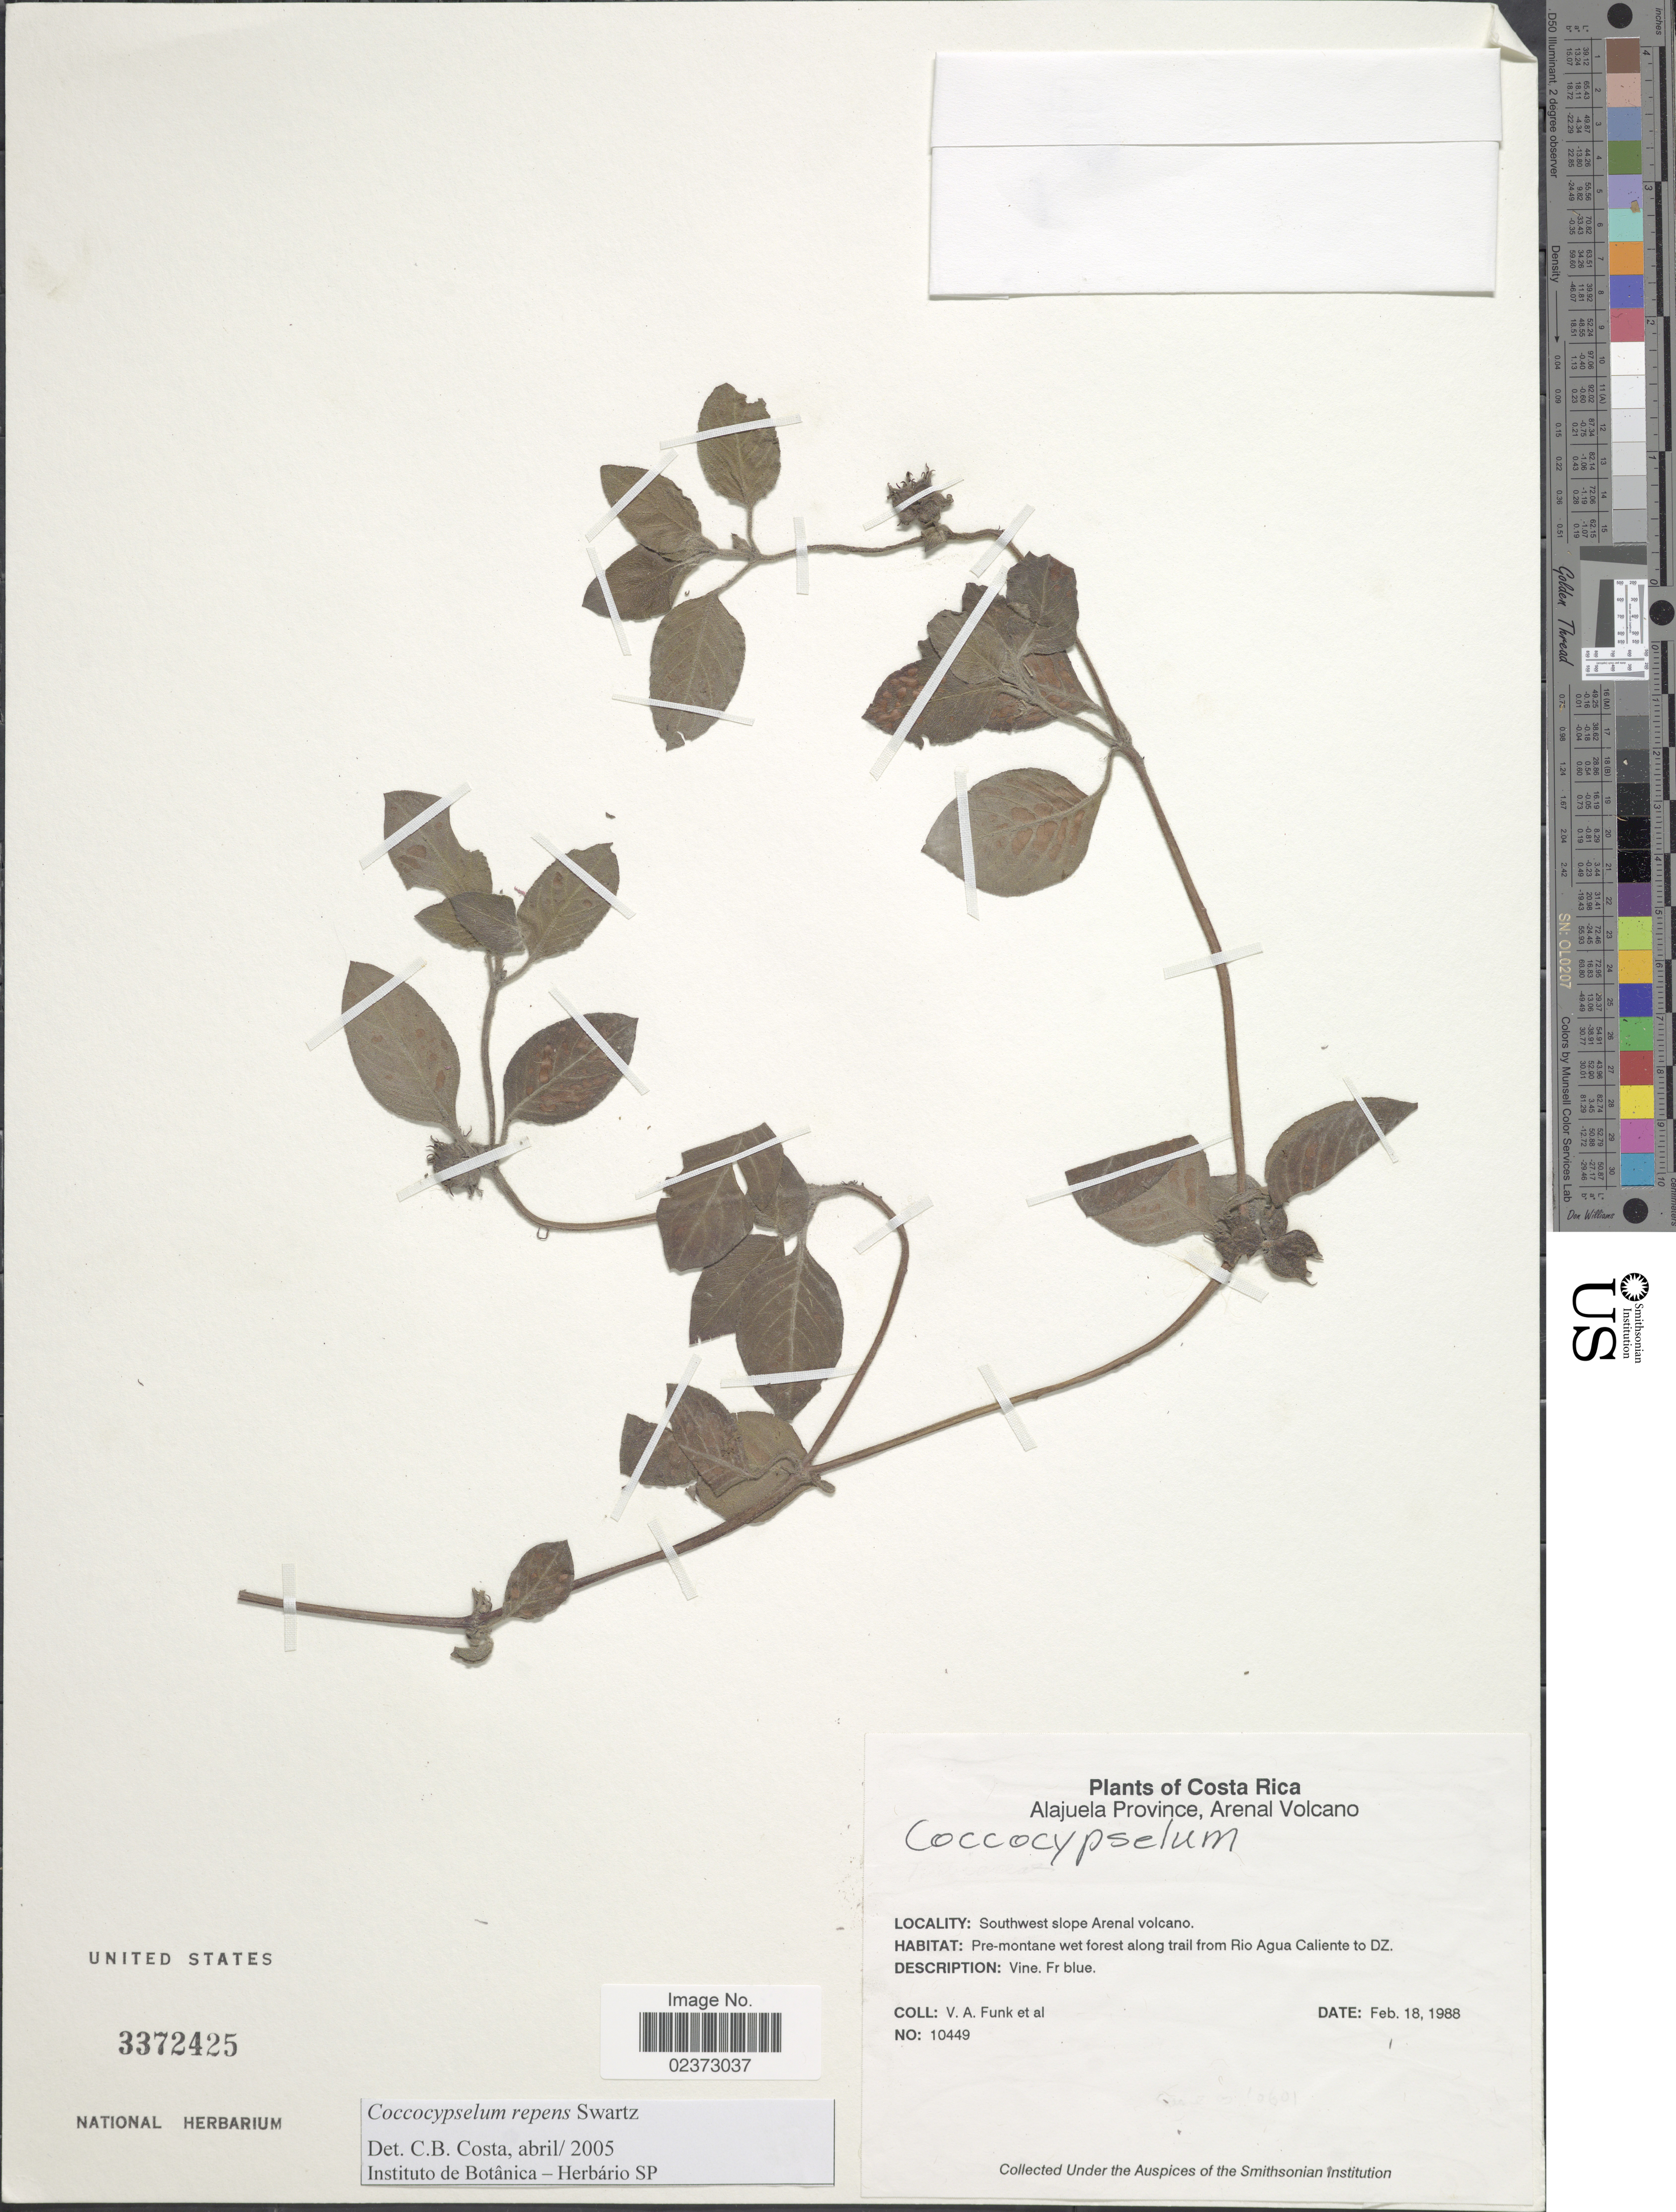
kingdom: Plantae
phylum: Tracheophyta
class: Magnoliopsida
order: Gentianales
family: Rubiaceae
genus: Coccocypselum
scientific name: Coccocypselum repens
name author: Sw.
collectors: V. Funk & et al.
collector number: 10449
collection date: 1988-02-18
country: Costa Rica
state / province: Alajuela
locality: Alajuela Province, Arenal Volcano, Southwest slope Arenal Volcano, Pre-montane wet forest along trail from Rio Agua Caliente to DZ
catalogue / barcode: US 3372425